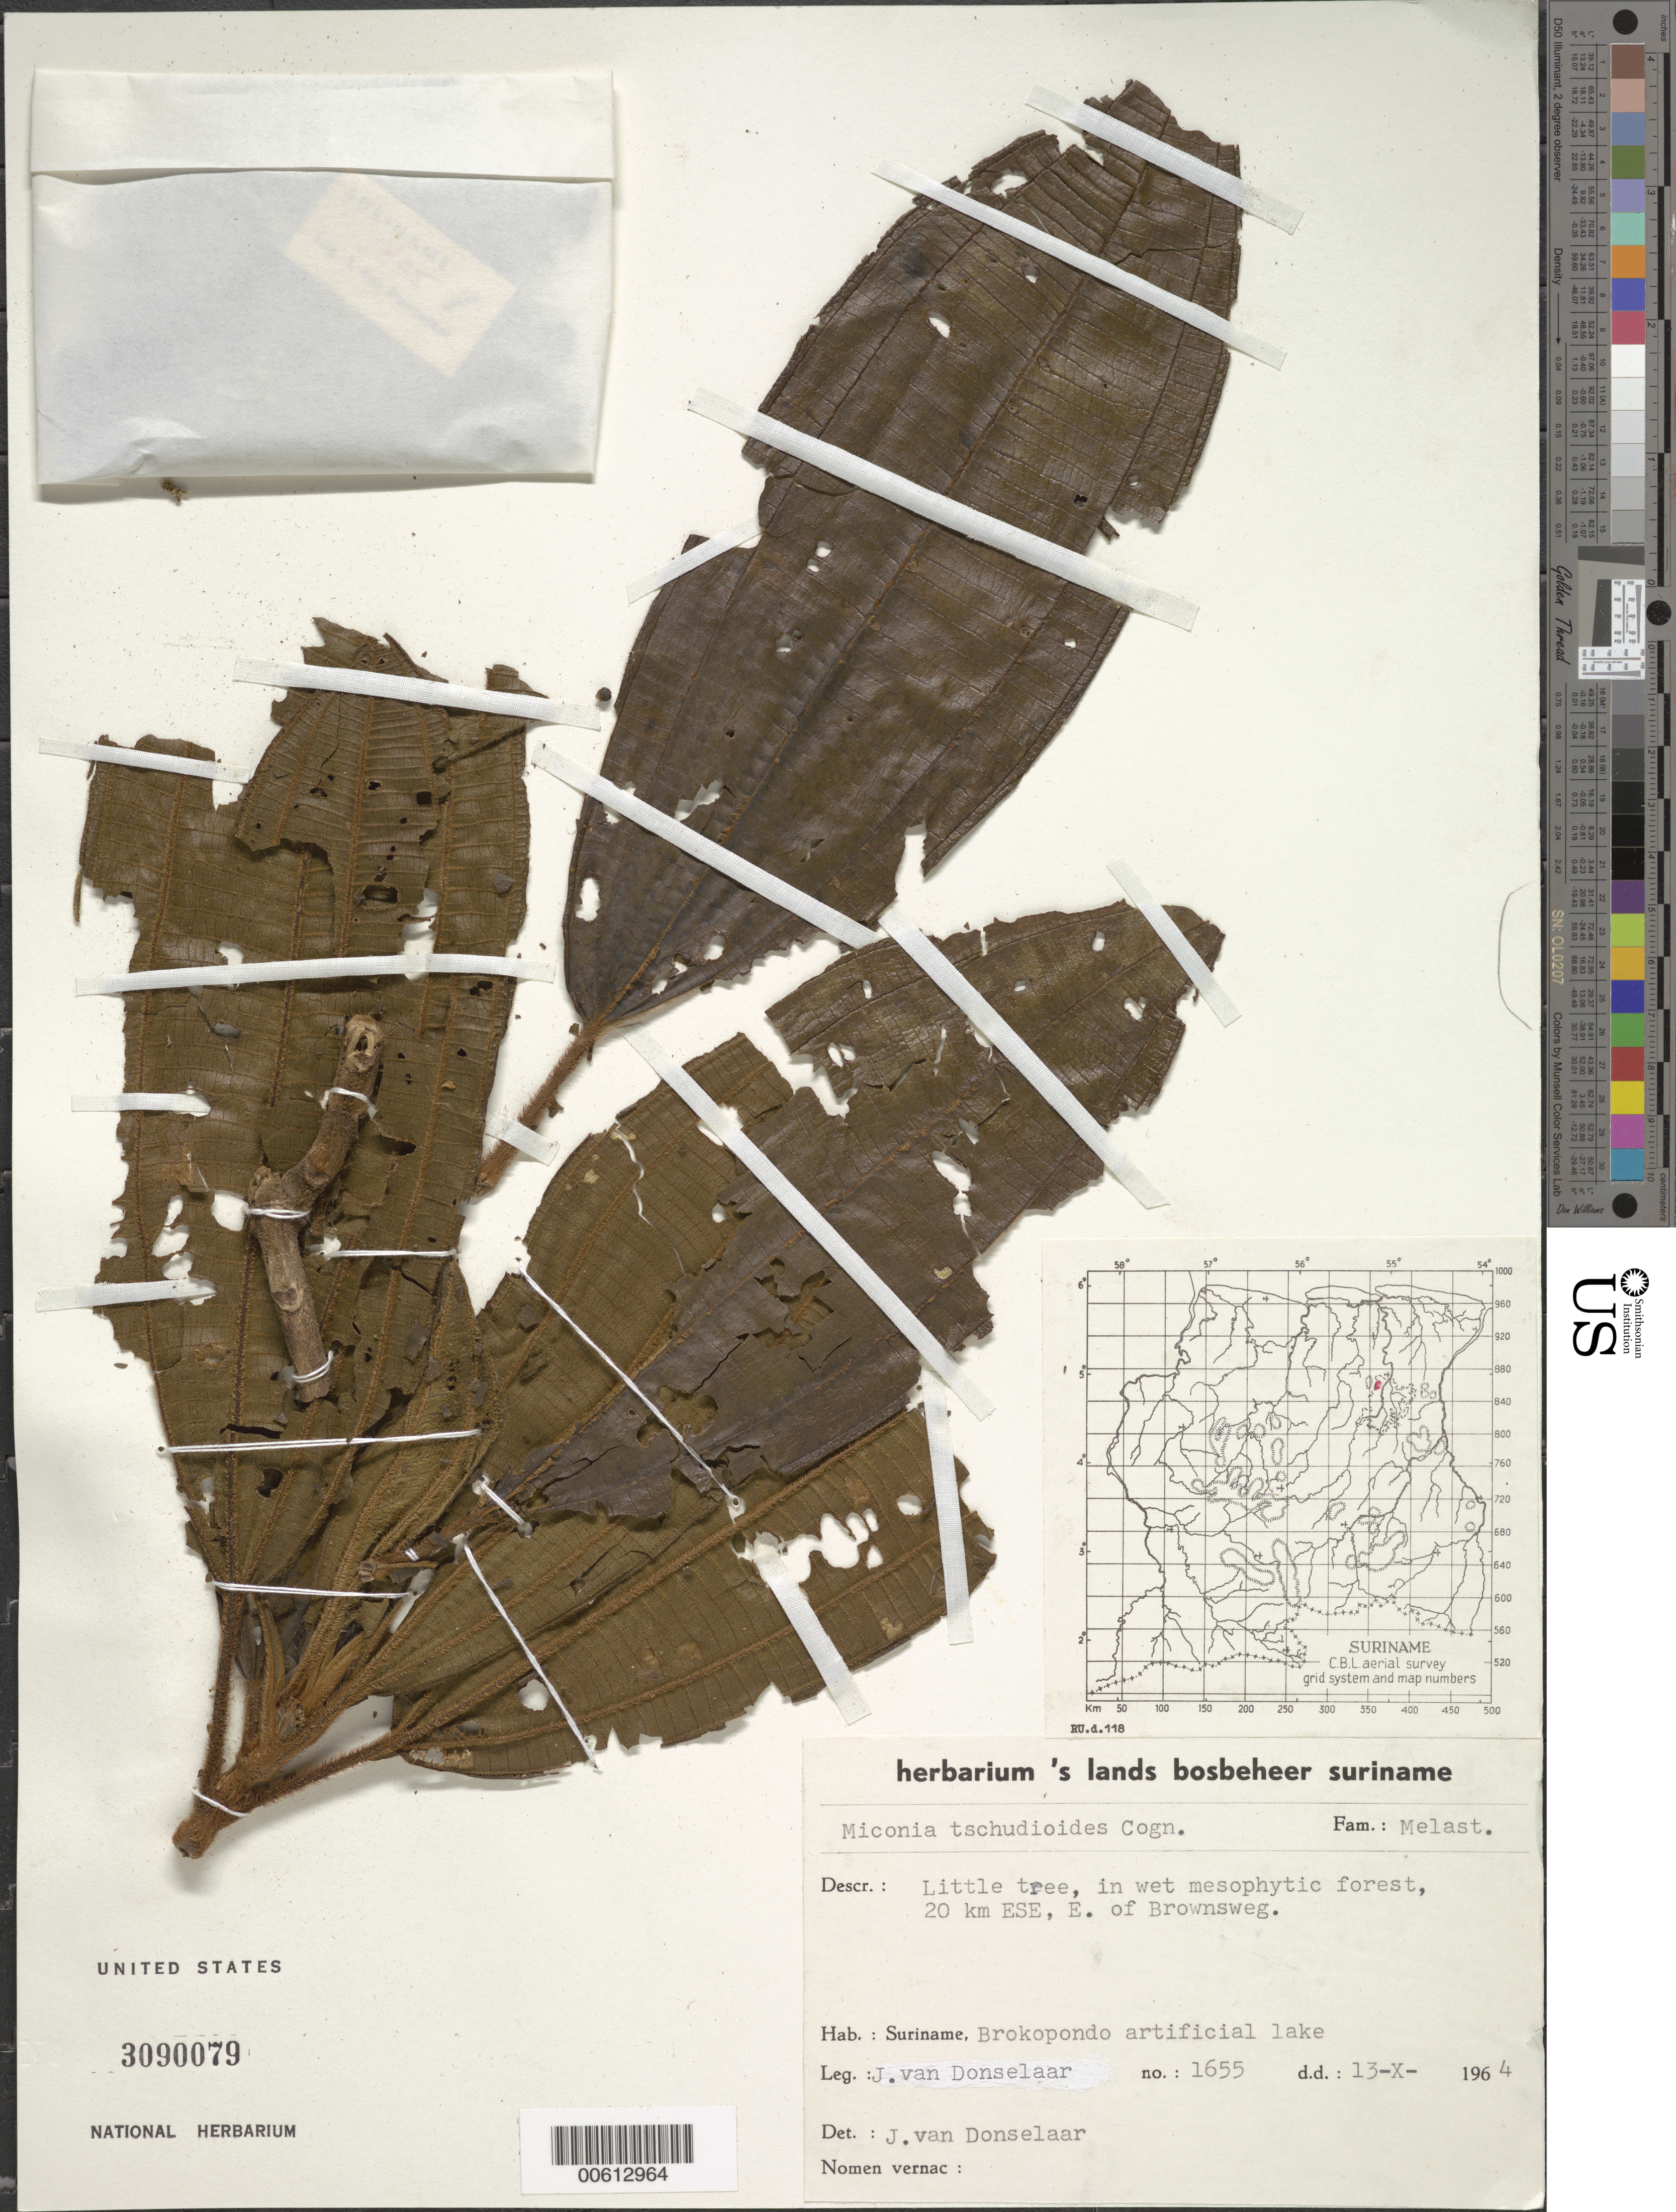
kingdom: Plantae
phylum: Tracheophyta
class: Magnoliopsida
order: Myrtales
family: Melastomataceae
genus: Miconia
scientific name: Miconia tschudyoides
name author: Cogn.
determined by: Donselaar, J. van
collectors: J. Donselaar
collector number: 1655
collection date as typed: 13-Oct-64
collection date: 1964-10-13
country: Suriname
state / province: Brokopondo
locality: Brokopondo, artificial lake area, 20km ESE, E of Brownsweg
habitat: Wet mesophytic forest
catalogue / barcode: US 3090079